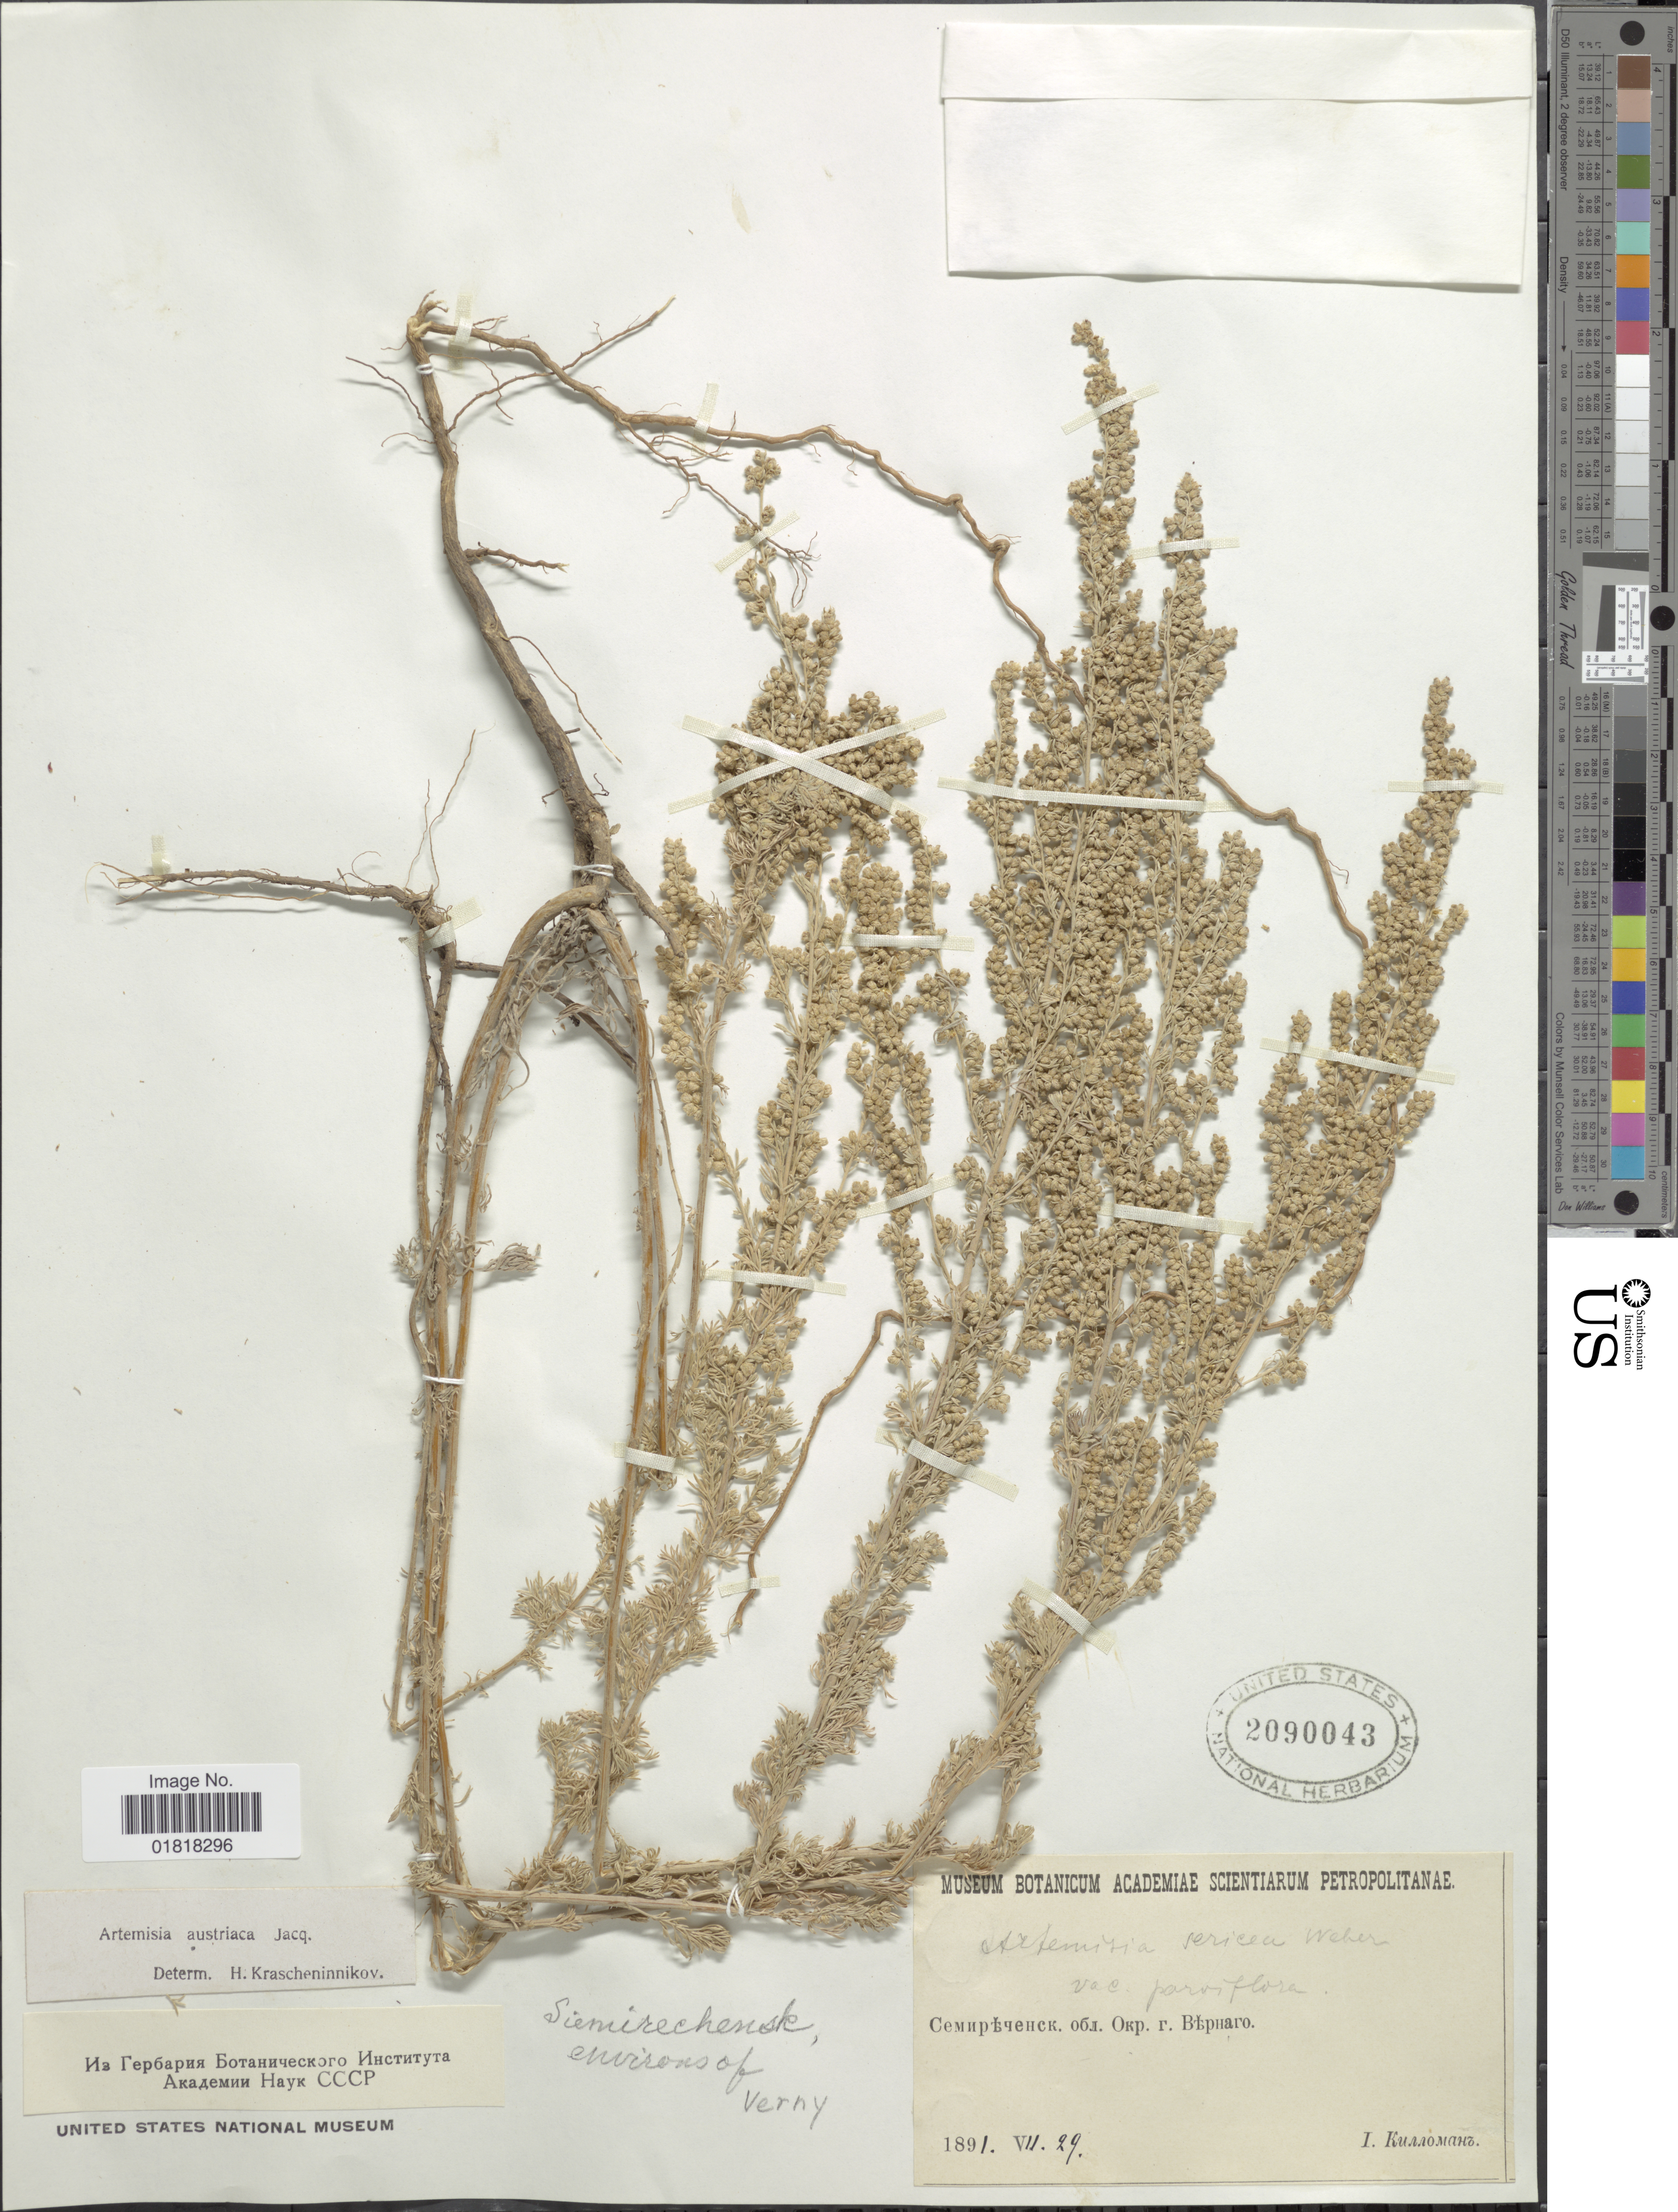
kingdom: Plantae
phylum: Tracheophyta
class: Magnoliopsida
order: Asterales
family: Asteraceae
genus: Artemisia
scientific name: Artemisia austriaca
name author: Jacq.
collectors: I. Kunnomahi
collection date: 1891-07-29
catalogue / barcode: US 2090043